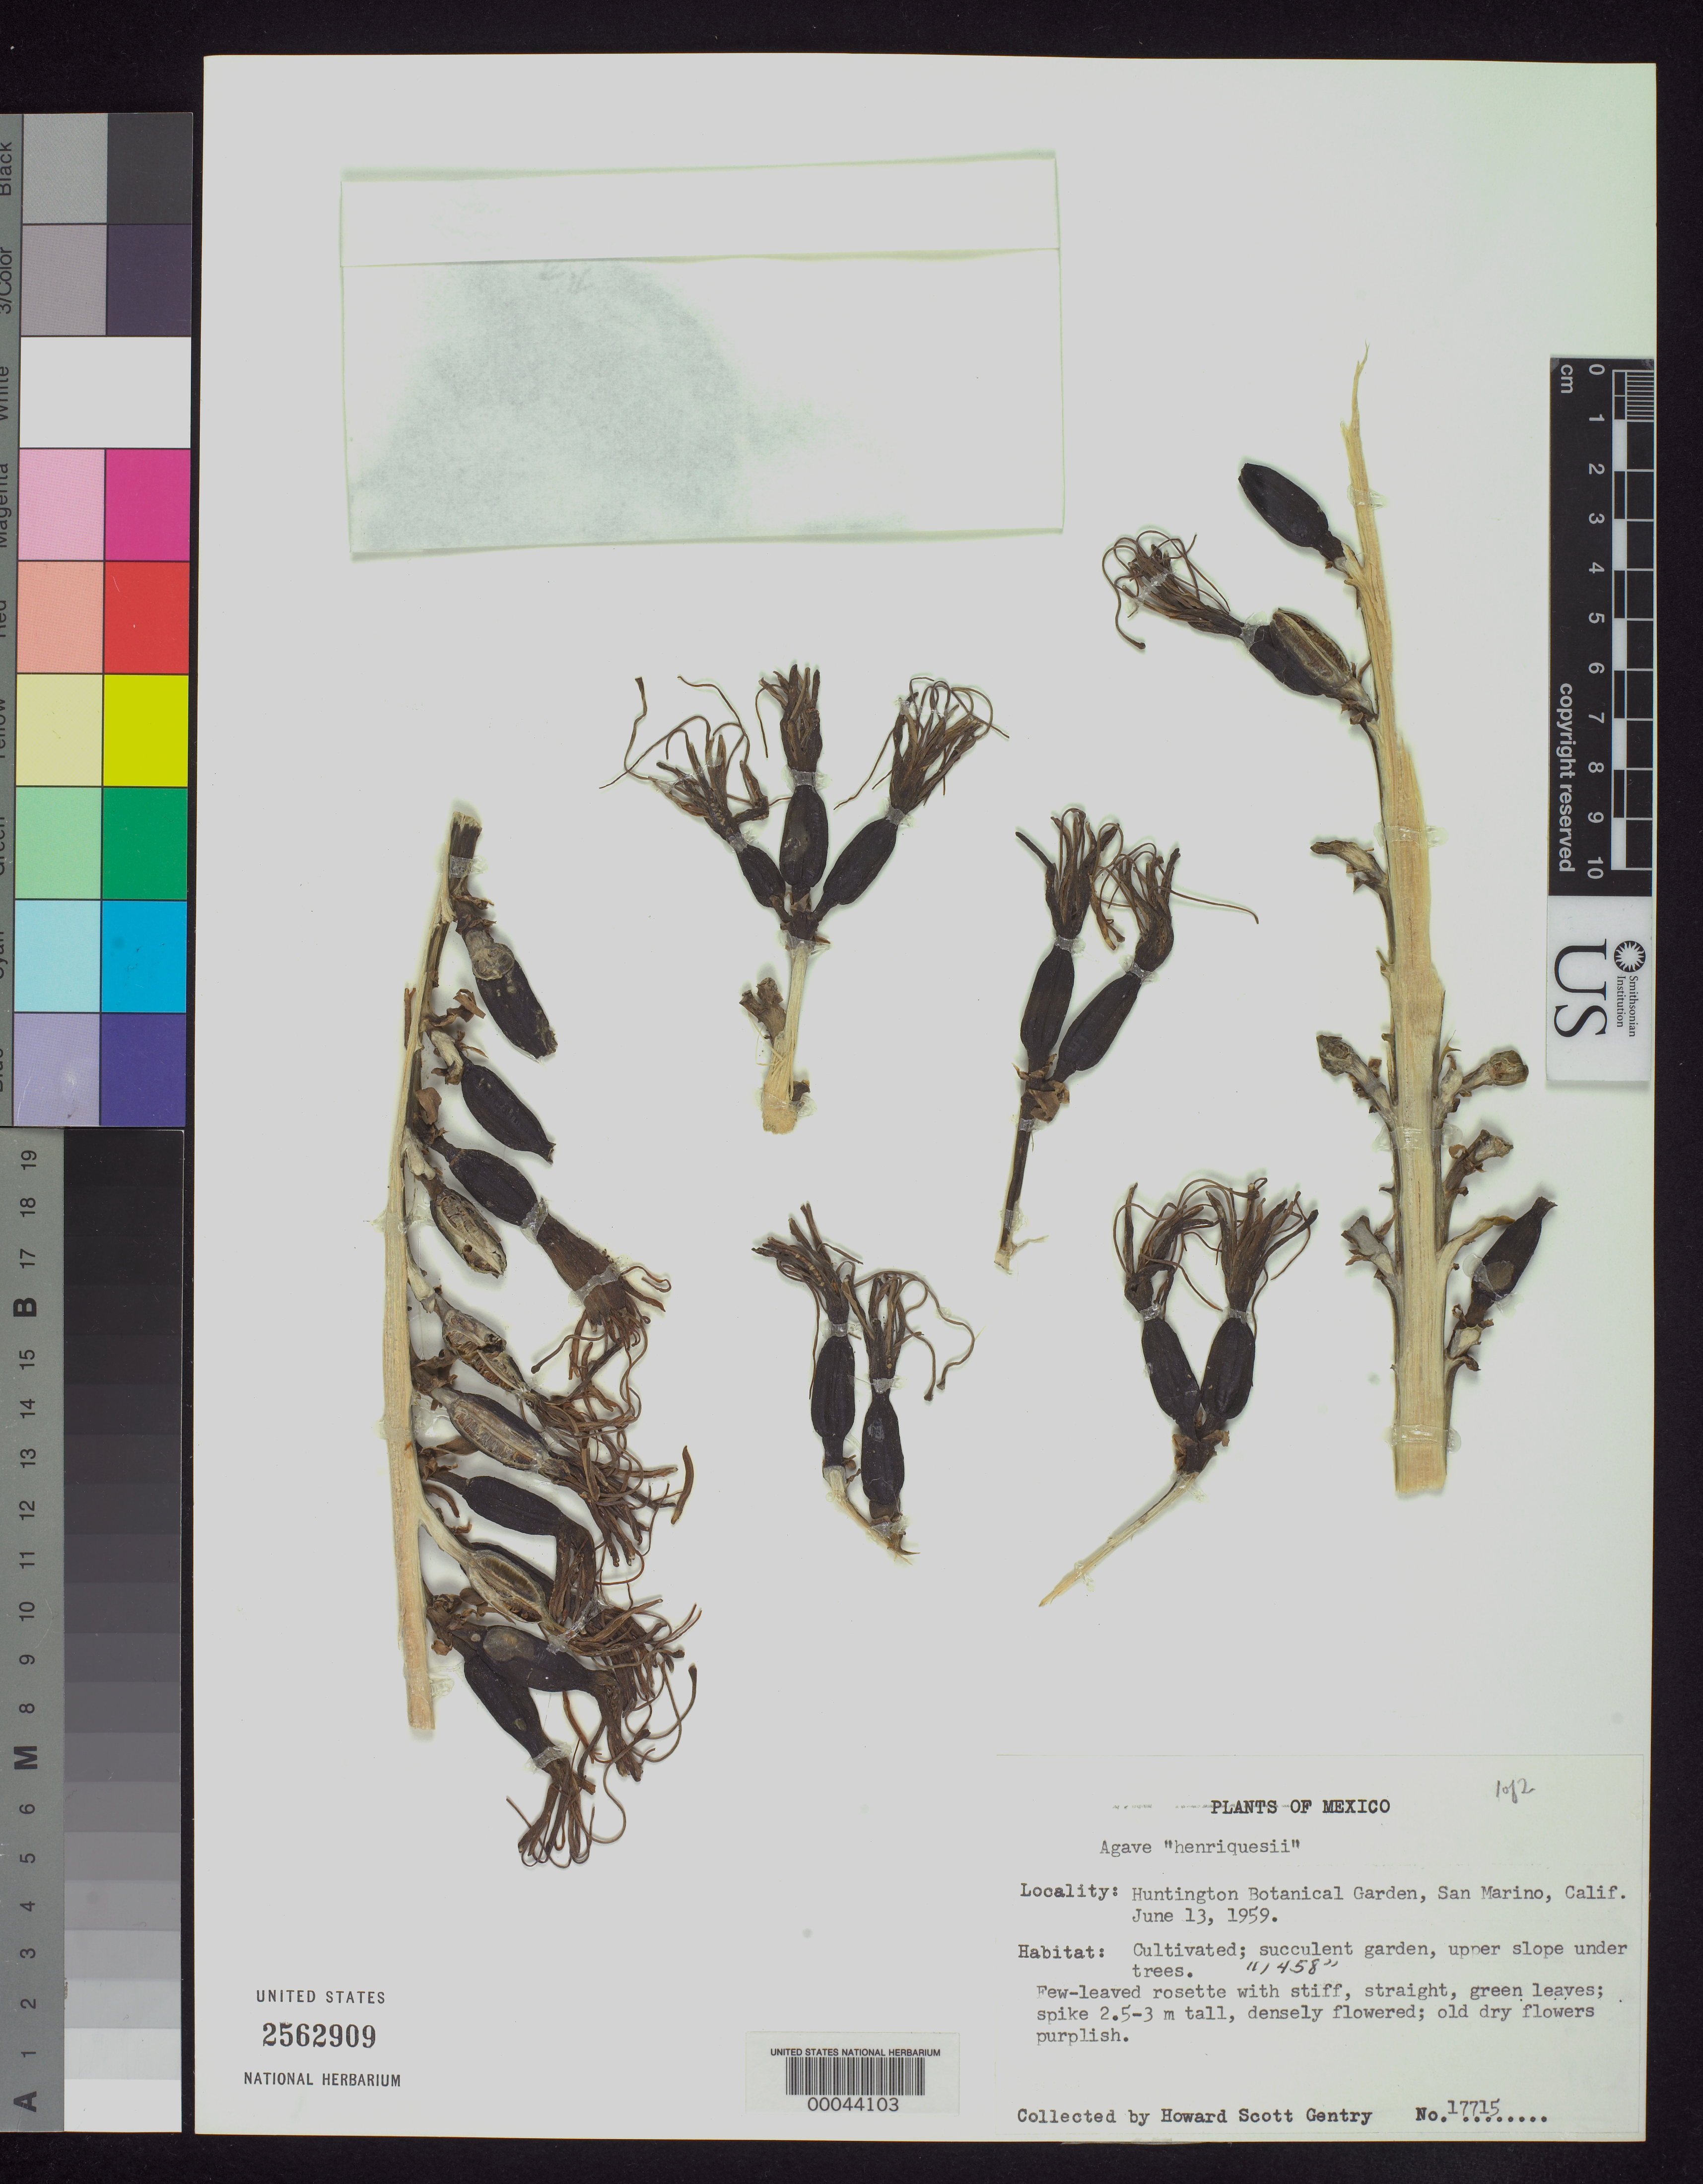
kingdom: Plantae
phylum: Tracheophyta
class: Liliopsida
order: Asparagales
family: Asparagaceae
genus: Agave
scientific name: Agave henriquesii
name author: Baker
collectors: H. S. Gentry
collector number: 17715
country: Mexico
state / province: Sonora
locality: Sierra Tecurahui, SE of Sonora.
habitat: In succulent garden, upper slope under trees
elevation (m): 610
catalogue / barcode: US 2562909